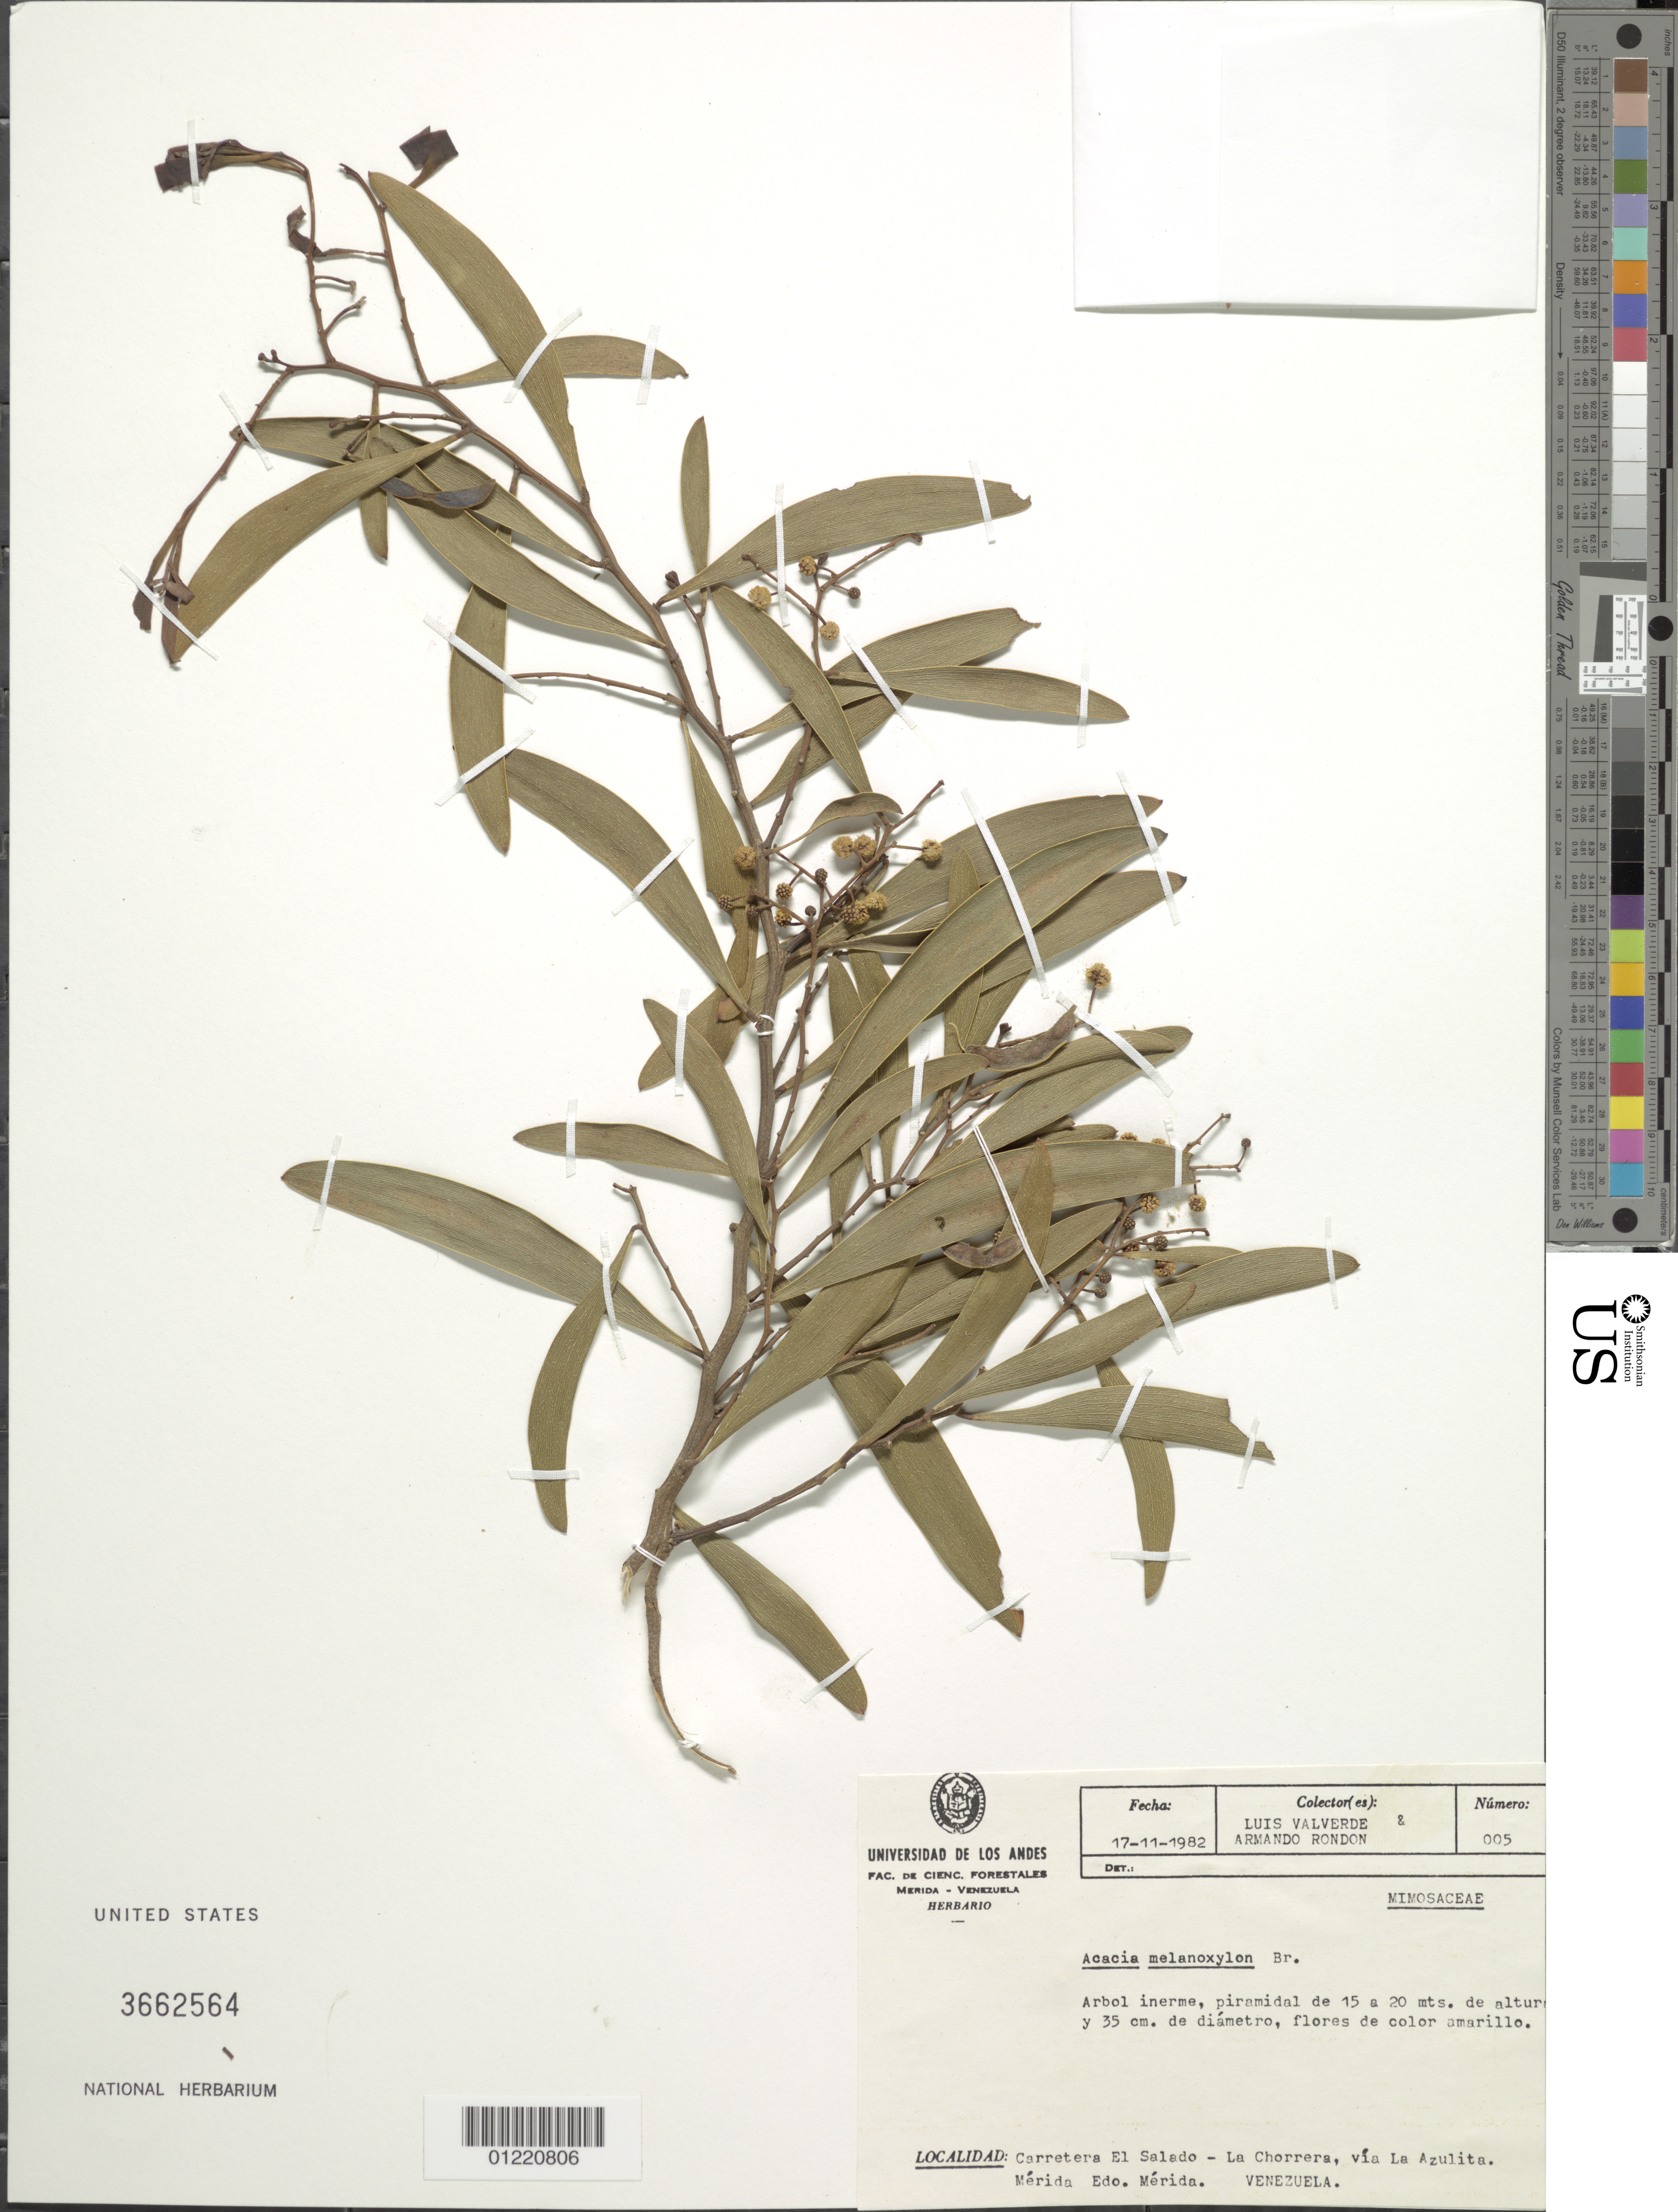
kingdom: Plantae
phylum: Tracheophyta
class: Magnoliopsida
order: Fabales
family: Fabaceae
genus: Acacia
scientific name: Acacia melanoxylon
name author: R. Br.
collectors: L. Valverde & A. Rondon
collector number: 005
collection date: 1982-11-17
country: Venezuela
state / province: Mérida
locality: Carretera El Salado - La Chorrera, via La Azulita. Mérida.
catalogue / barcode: US 3662564